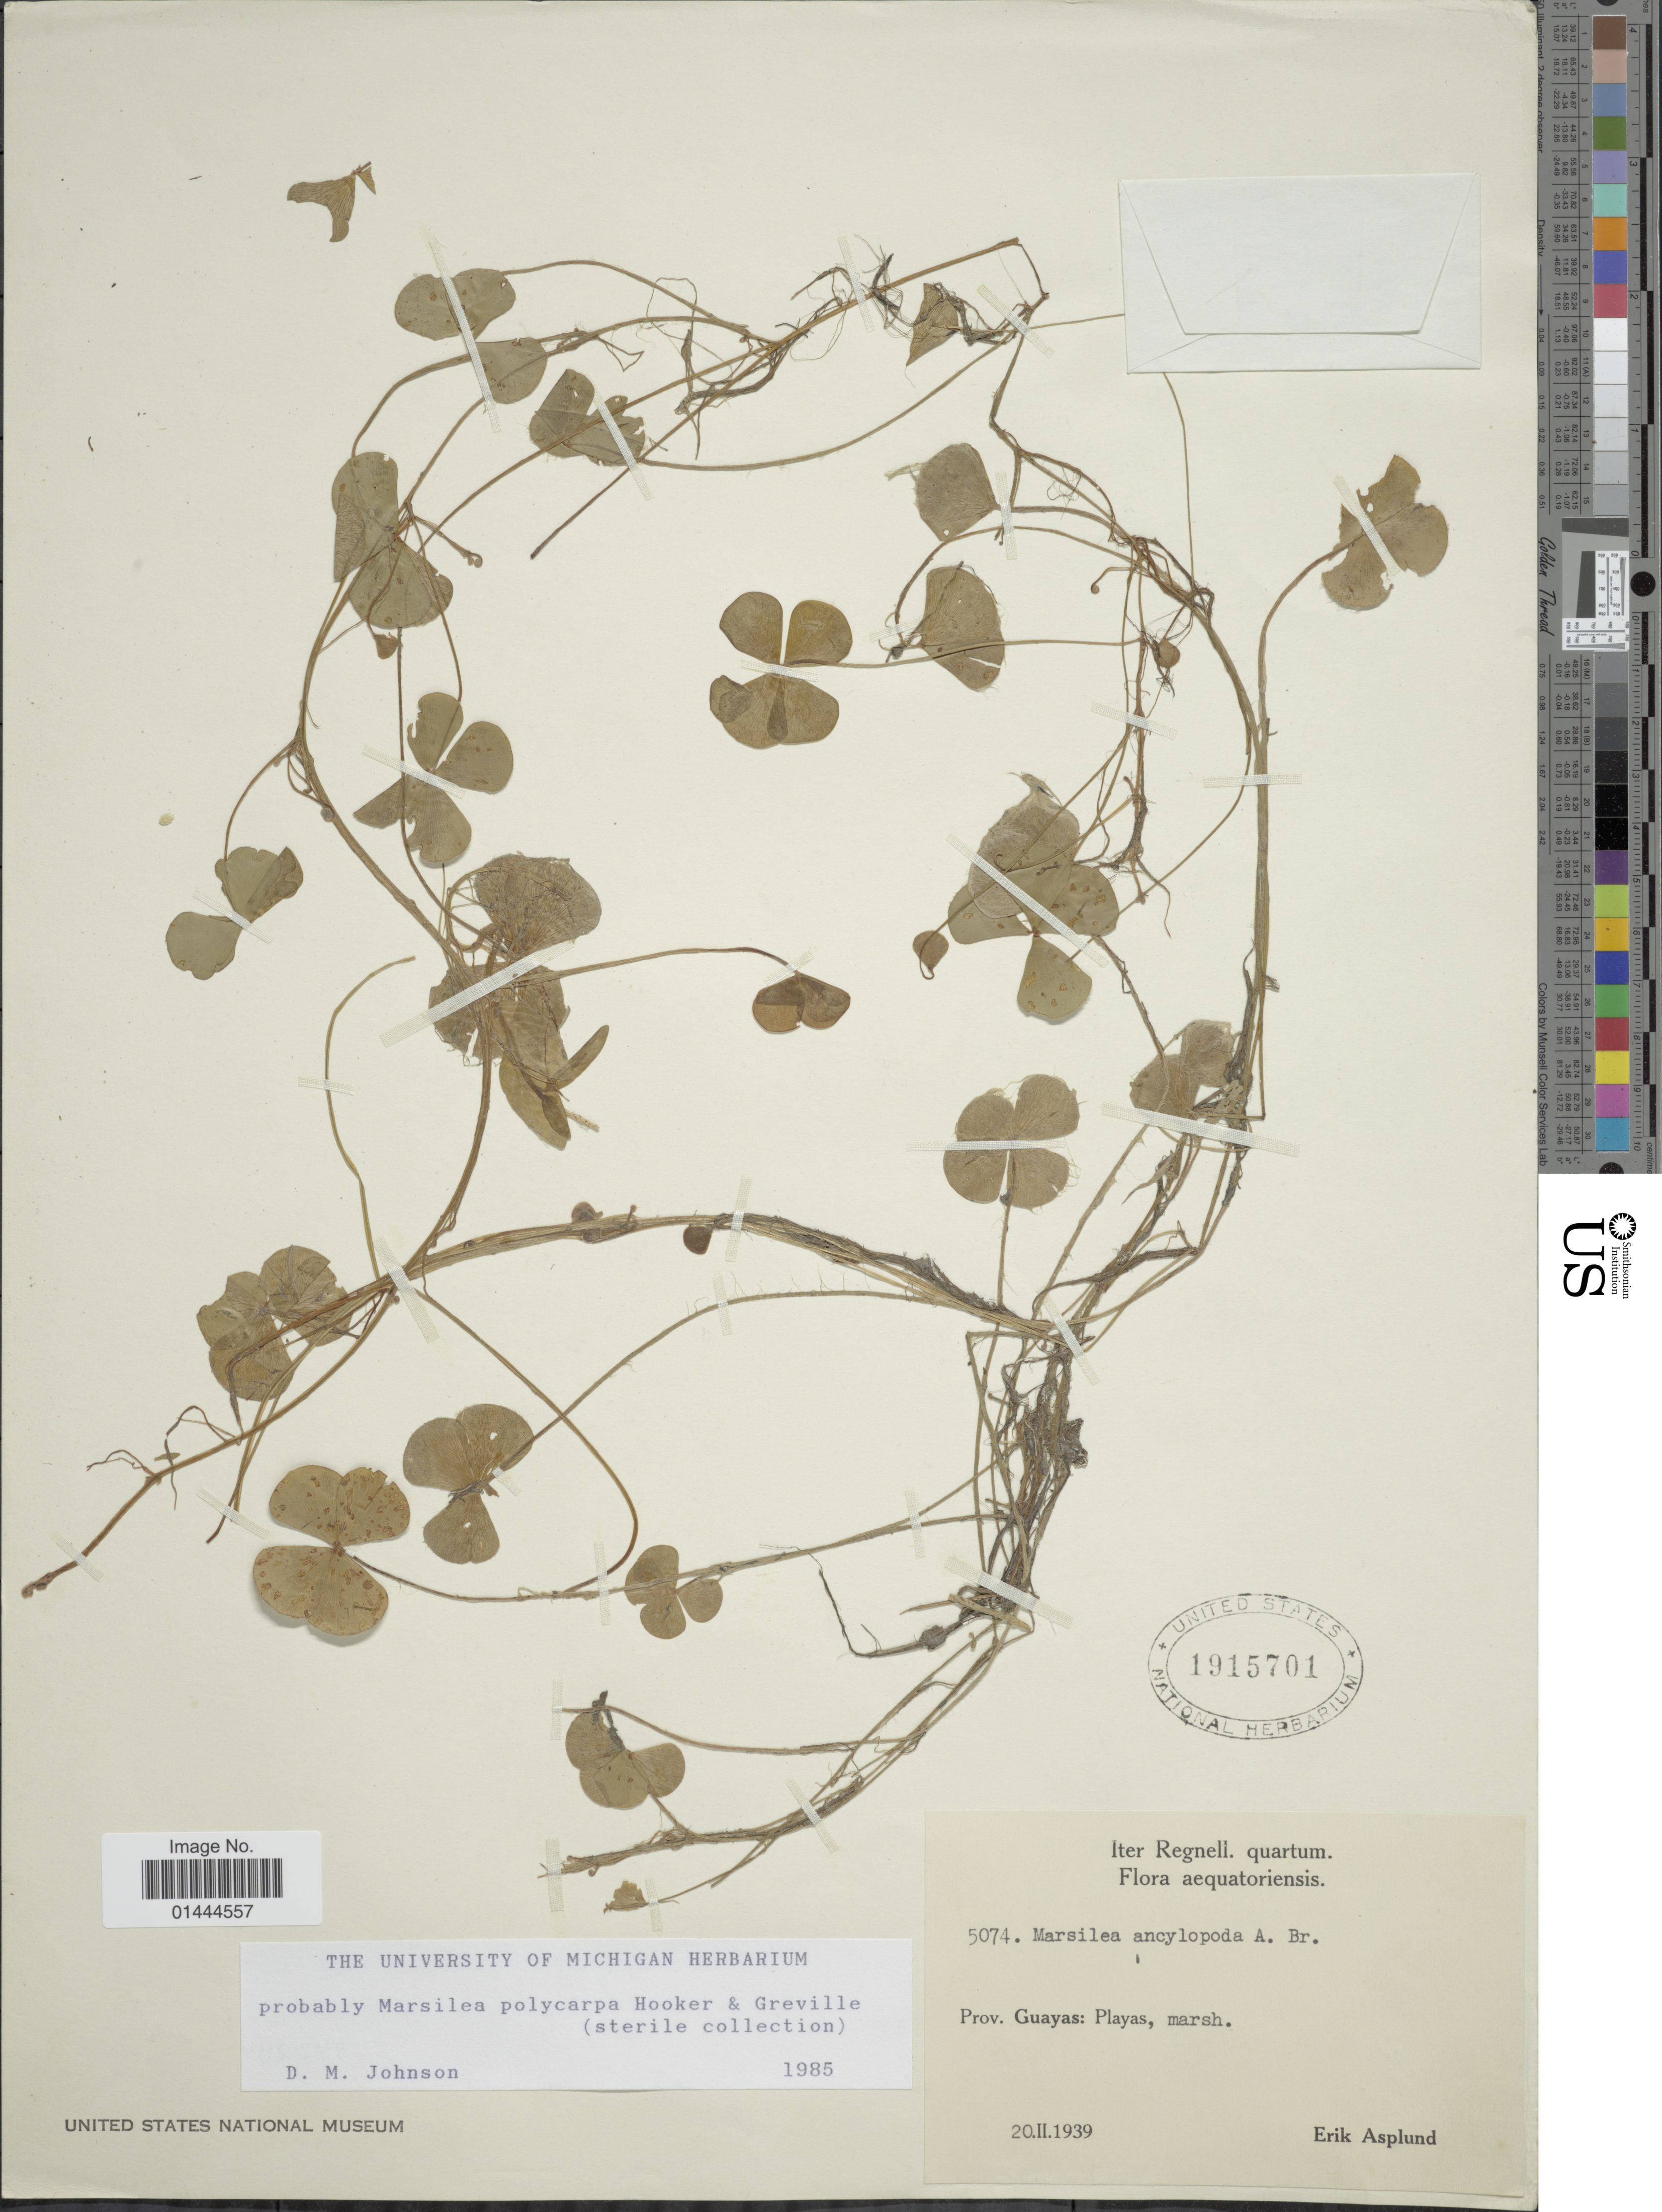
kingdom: Plantae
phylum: Tracheophyta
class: Polypodiopsida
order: Salviniales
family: Marsileaceae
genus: Marsilea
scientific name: Marsilea polycarpa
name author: Hook. & Grev.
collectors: E. Asplund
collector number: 5074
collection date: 1939-02-20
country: Ecuador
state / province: Guayas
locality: Aequatoriensis, Playas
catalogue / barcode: US 1915701